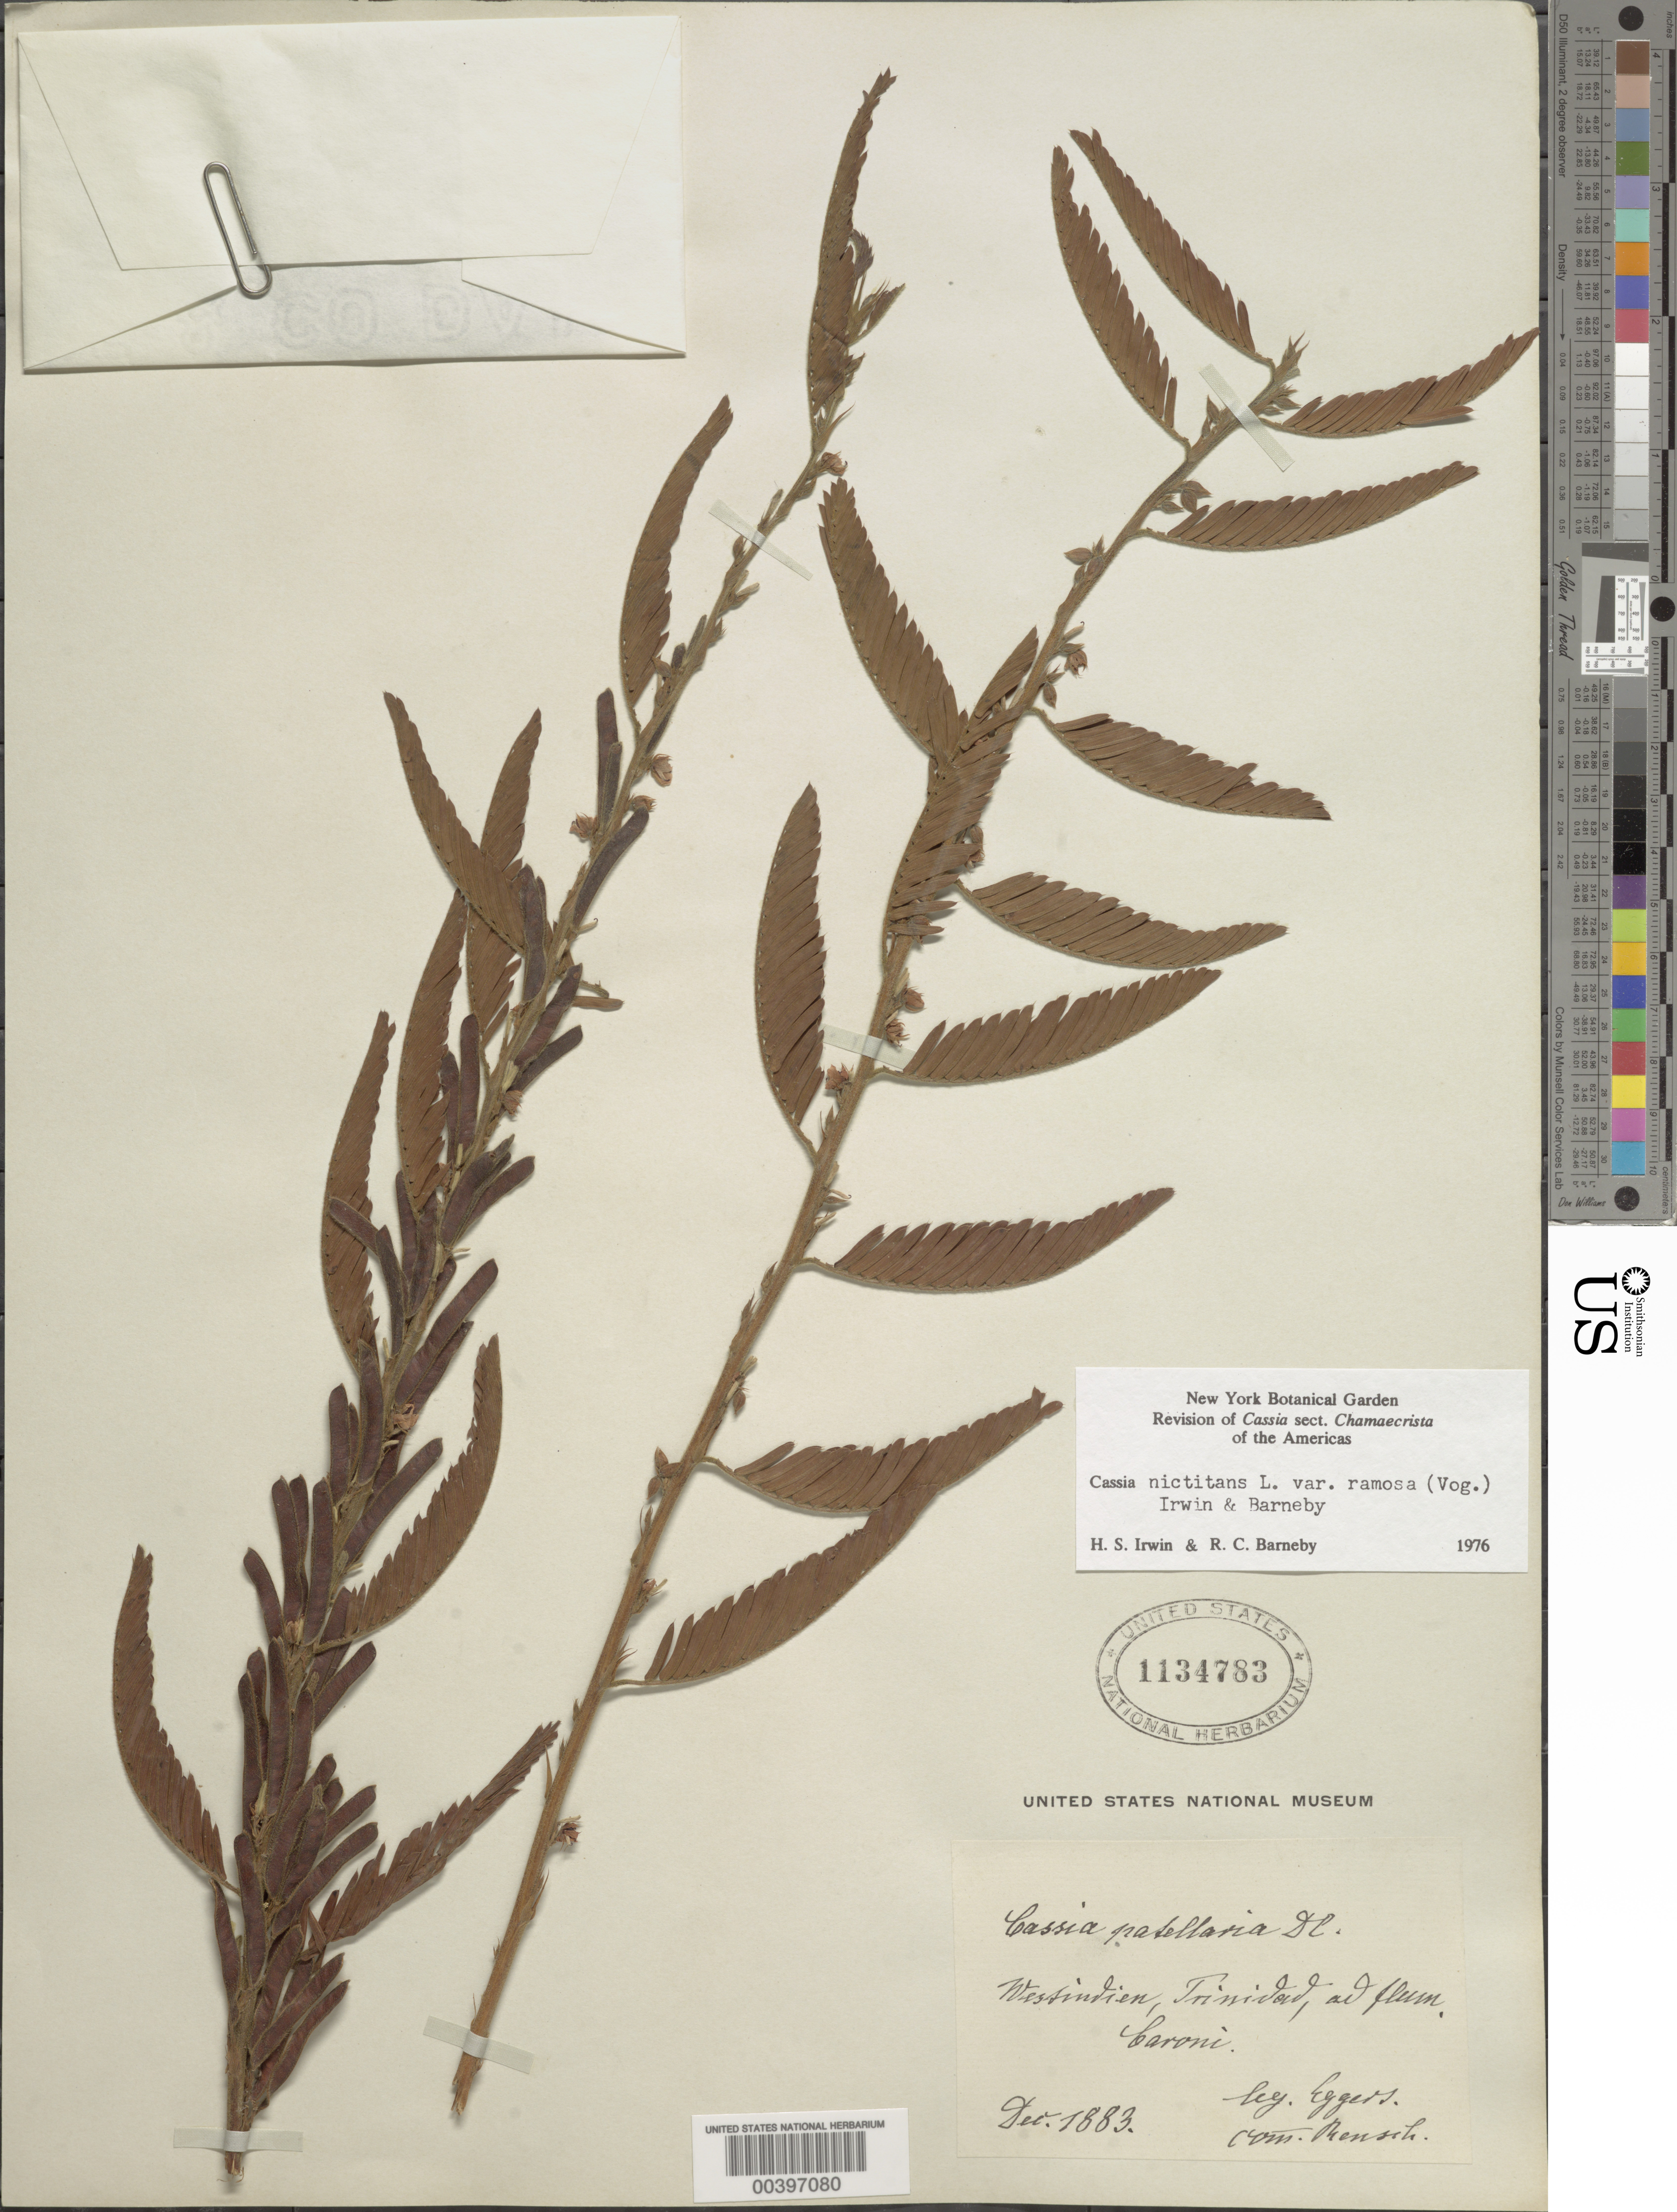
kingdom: Plantae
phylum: Tracheophyta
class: Magnoliopsida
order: Fabales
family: Fabaceae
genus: Chamaecrista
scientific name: Chamaecrista nictitans var. ramosa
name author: (Vogel) H.S. Irwin & Barneby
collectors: H. F. A. von Eggers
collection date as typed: Dec 1883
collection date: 1883-12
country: Trinidad and Tobago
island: Trinidad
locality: Ad flum baroni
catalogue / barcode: US 1134783